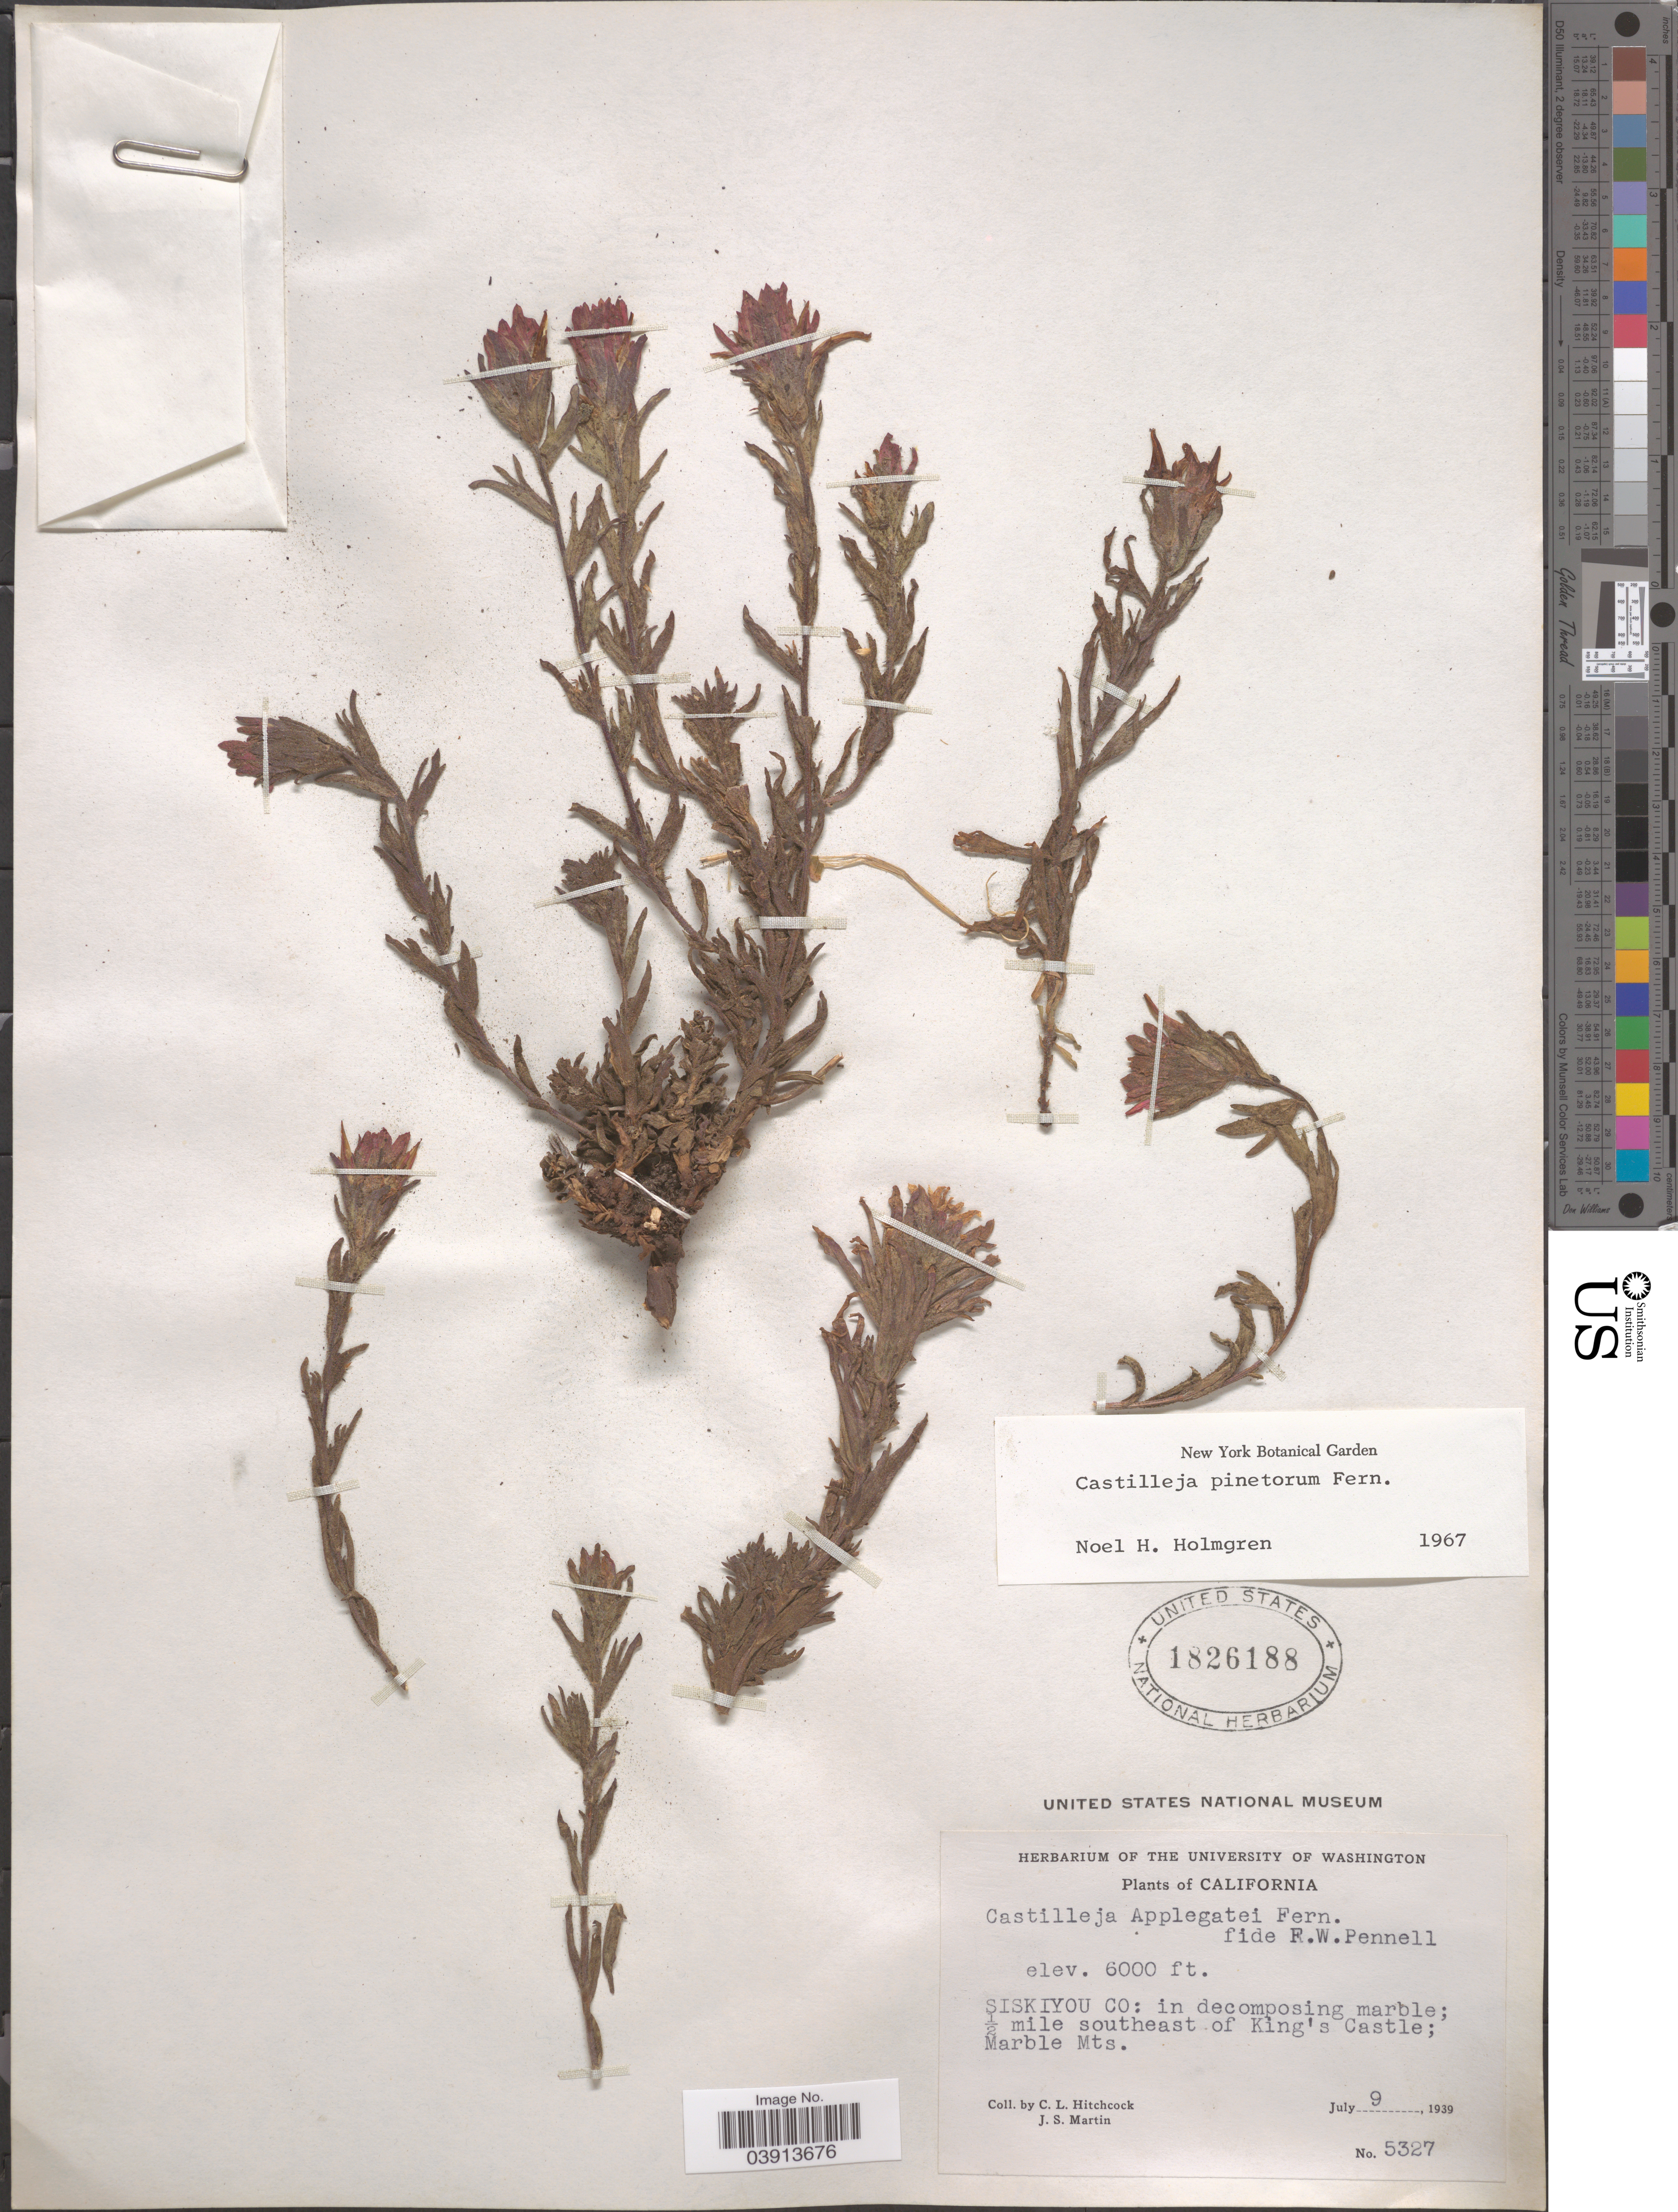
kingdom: Plantae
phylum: Tracheophyta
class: Magnoliopsida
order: Lamiales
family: Orobanchaceae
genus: Castilleja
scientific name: Castilleja pinetorum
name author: Fernald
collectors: C. L. Hitchcock & J. S. Martin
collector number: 5327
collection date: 1939-07-09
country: United States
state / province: California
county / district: Siskiyou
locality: Siskiyou Co: ½ mile southeast of King's Catle; Marble Mts.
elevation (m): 1829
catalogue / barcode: US 1826188